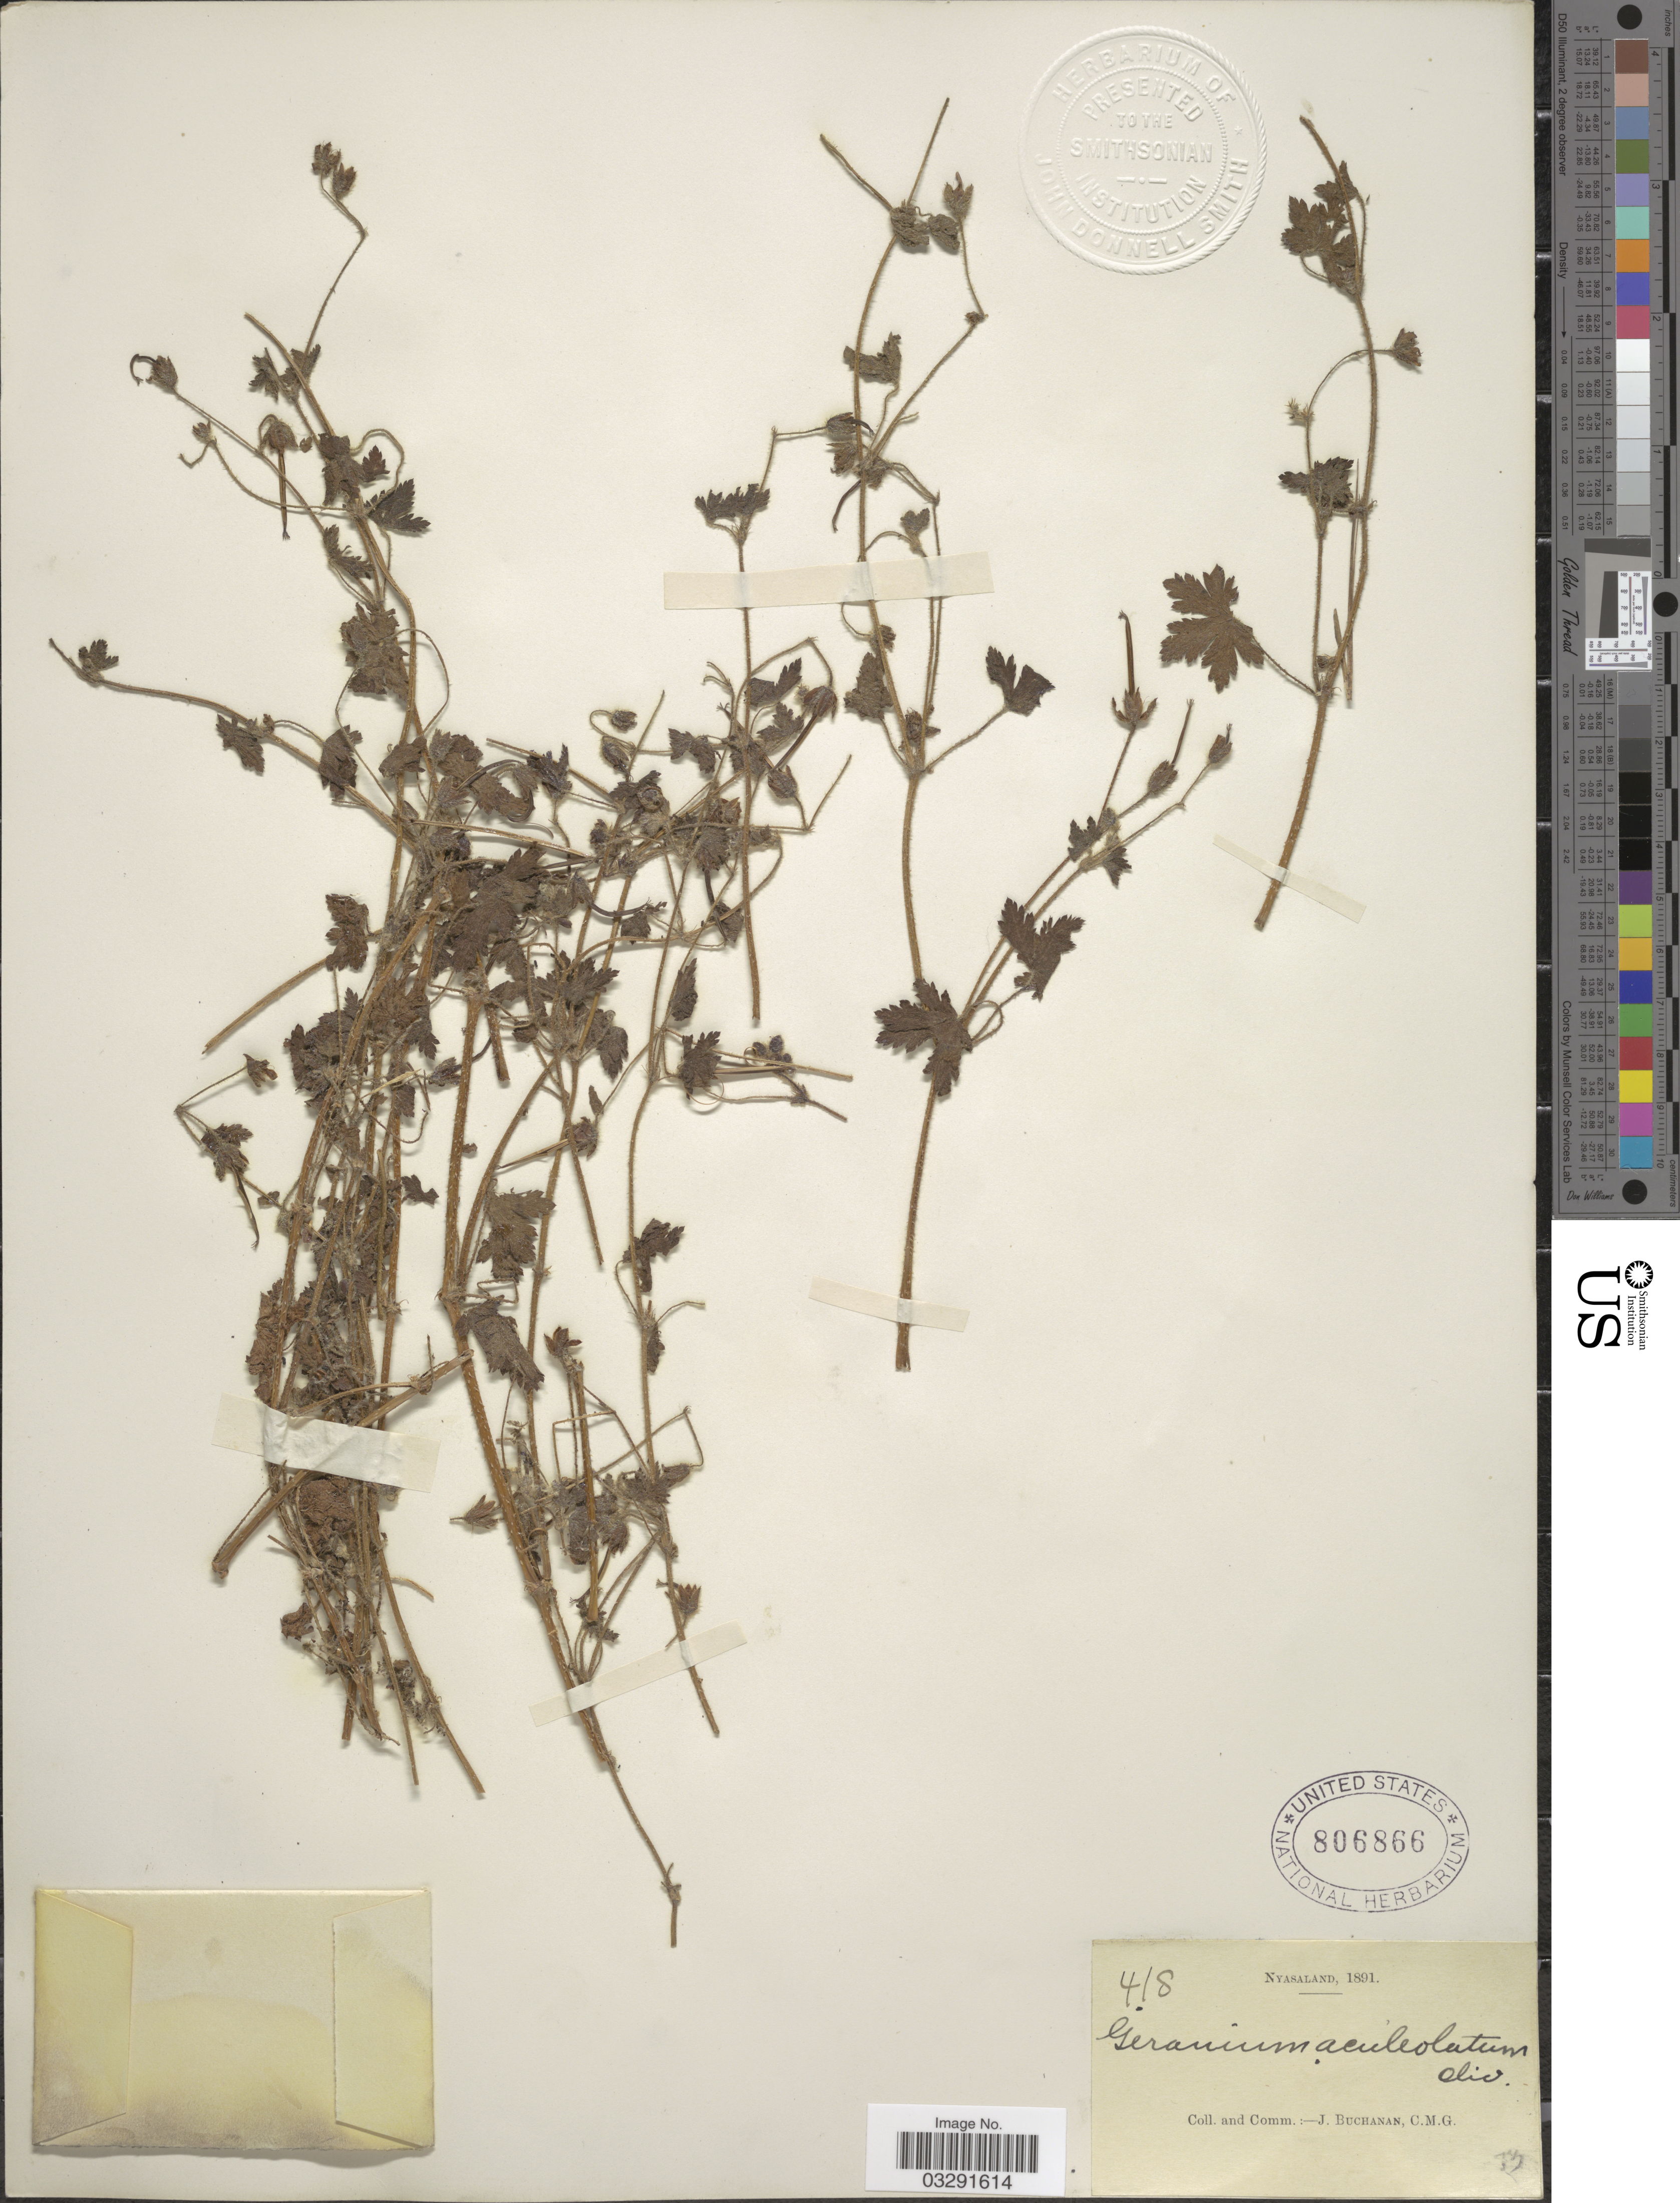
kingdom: Plantae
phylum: Tracheophyta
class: Magnoliopsida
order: Geraniales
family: Geraniaceae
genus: Geranium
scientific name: Geranium aculeolatum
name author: Oliv.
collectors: J. Buchanan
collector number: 418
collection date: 1891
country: Malawi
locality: Nyasaland.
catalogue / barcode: US 806866